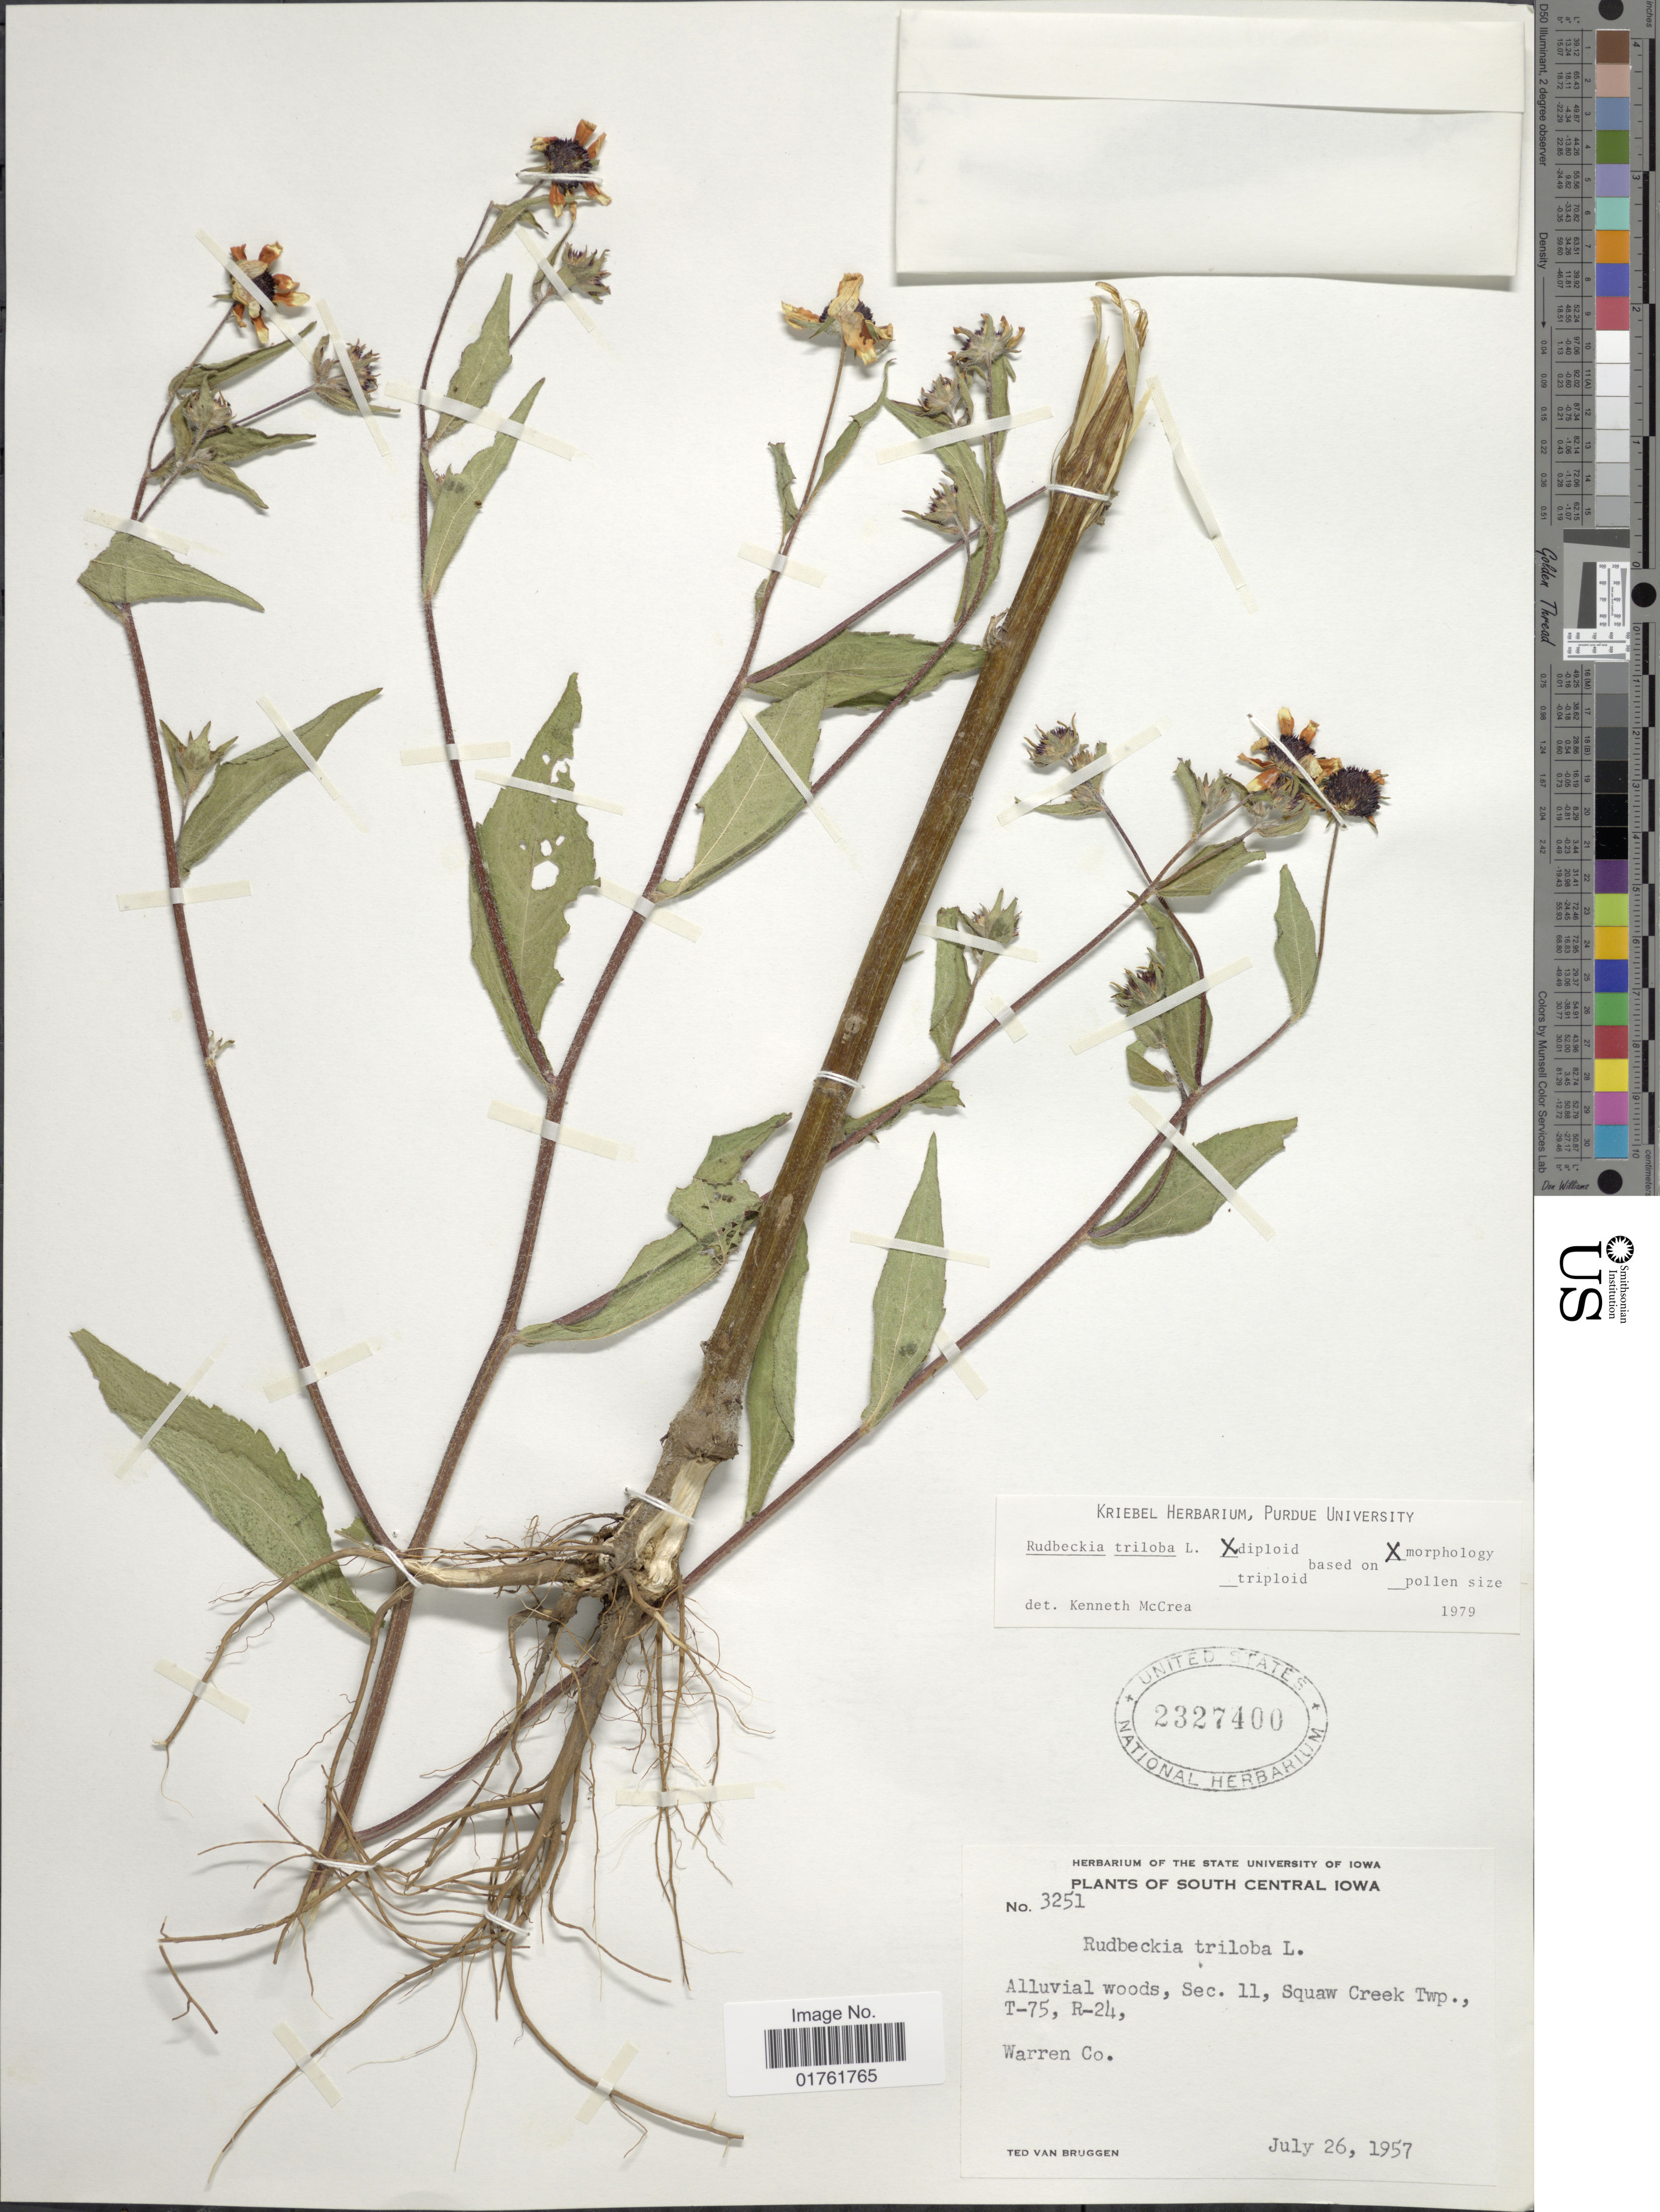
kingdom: Plantae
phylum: Tracheophyta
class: Magnoliopsida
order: Asterales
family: Asteraceae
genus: Rudbeckia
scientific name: Rudbeckia triloba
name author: L.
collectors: T. van Bruggen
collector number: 3251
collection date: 1957-07-26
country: United States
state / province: Iowa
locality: South Central Iowa, Alluvial woods, Sec. 11, Squaw Creek Twp., T-75, R-24, Warren Co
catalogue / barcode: US 2327400